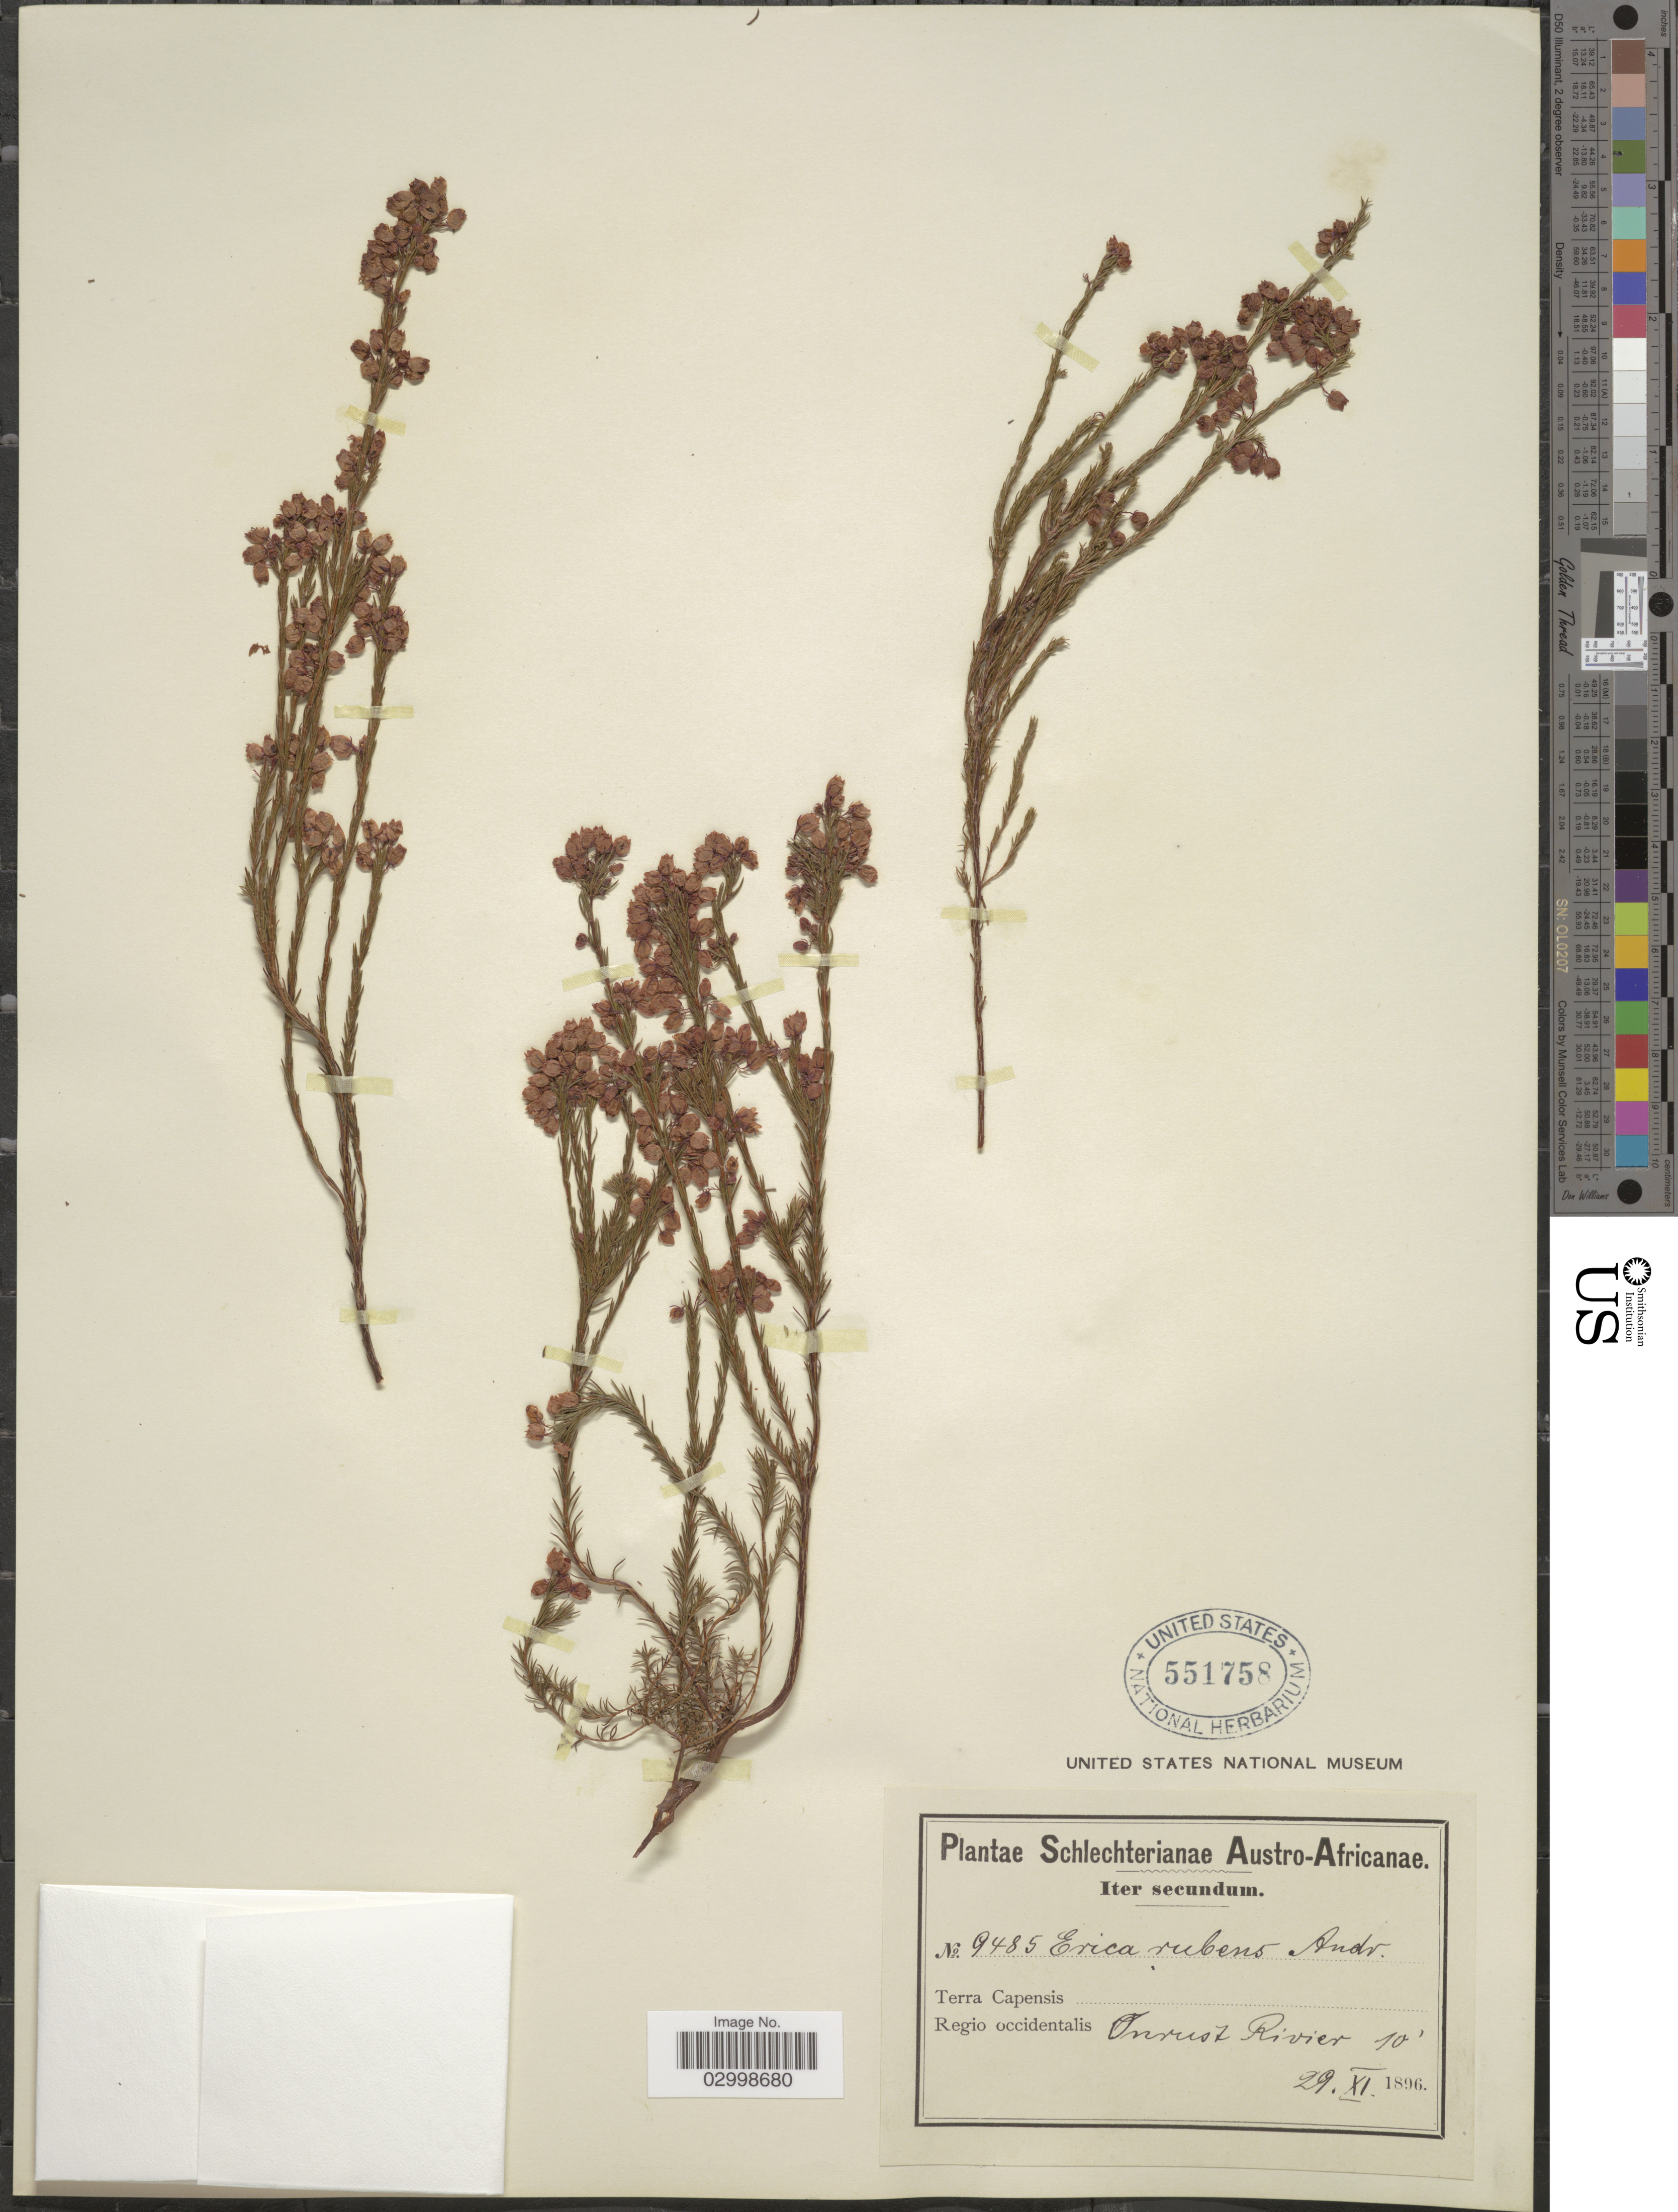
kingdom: Plantae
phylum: Tracheophyta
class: Magnoliopsida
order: Ericales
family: Ericaceae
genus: Erica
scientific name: Erica rubens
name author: Thunb.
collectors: Schlechter, --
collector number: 9485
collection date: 1896-11-29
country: South Africa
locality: Austro-Africanae. Terra Capensis. Regio occidentalis Onrust Rivier.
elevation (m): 3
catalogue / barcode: US 551758